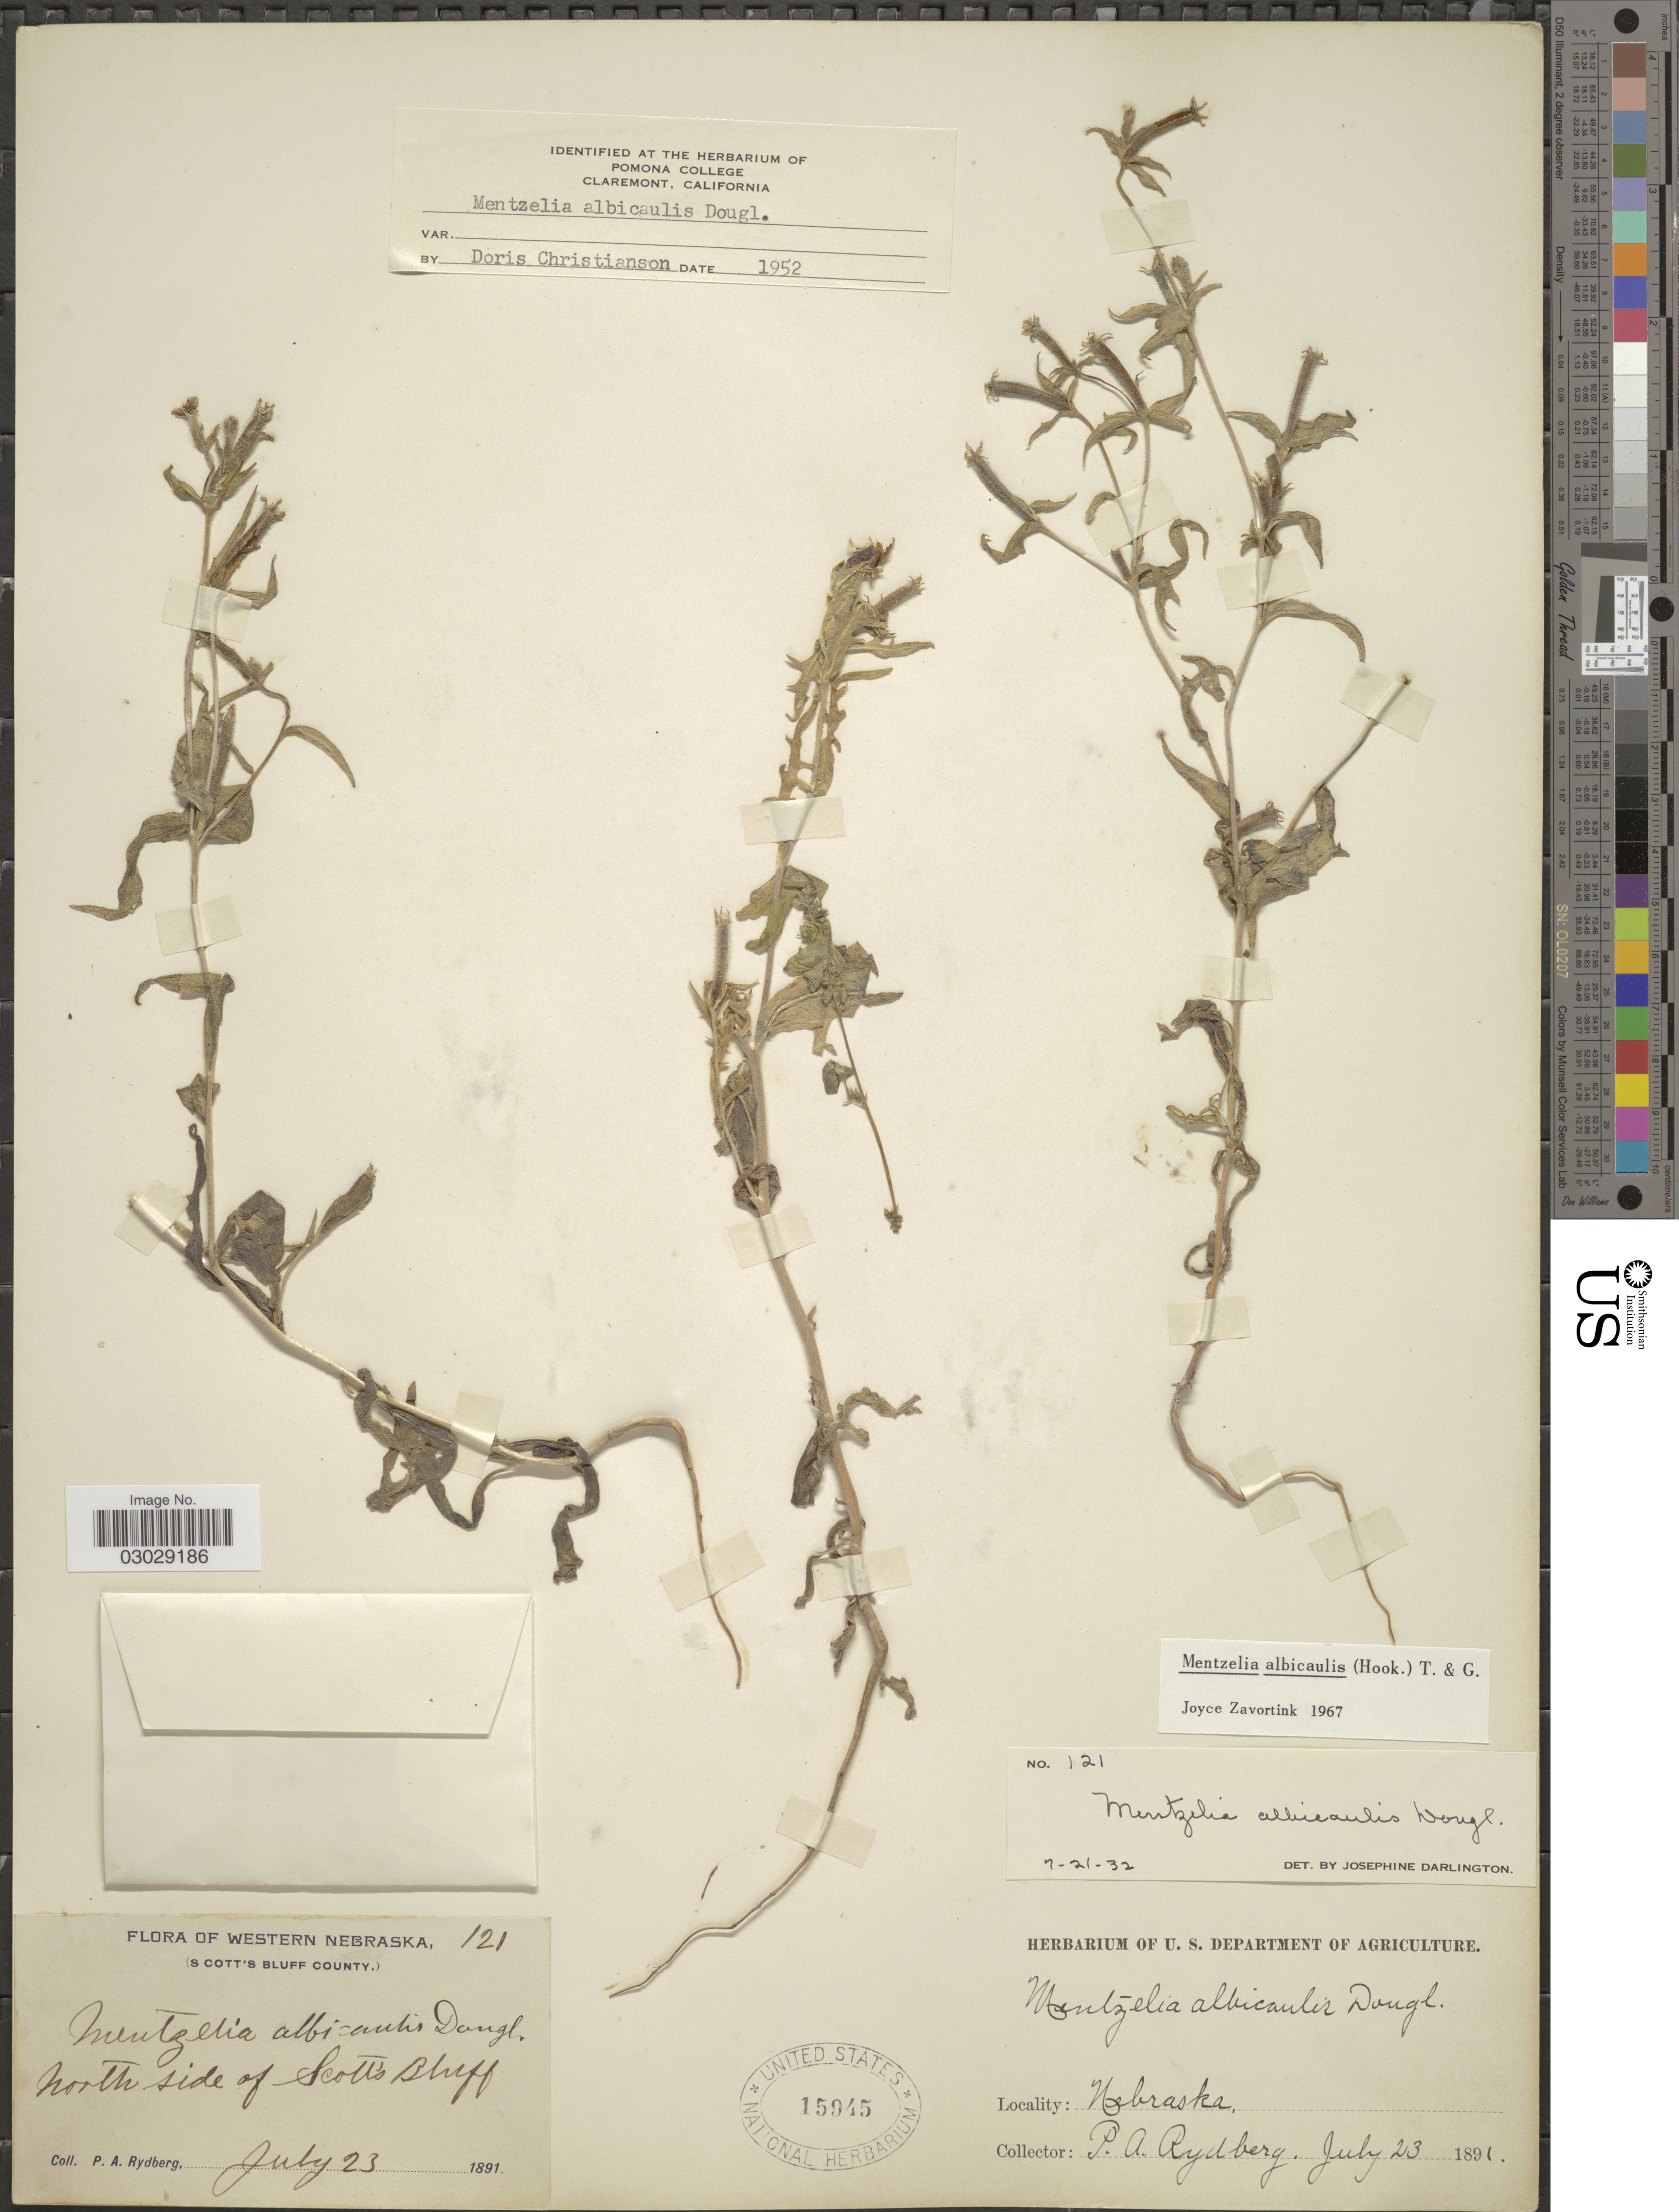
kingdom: Plantae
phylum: Tracheophyta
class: Magnoliopsida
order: Cornales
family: Loasaceae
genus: Mentzelia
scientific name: Mentzelia albicaulis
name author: (Douglas ex Hook.) Douglas ex Torr. & A. Gray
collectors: P. A. Rydberg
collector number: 121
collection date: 1891-07-23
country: United States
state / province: Nebraska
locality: Western Nebraska. (Scott's Bluff County). North side of Scott's Bluff.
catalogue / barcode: US 15945